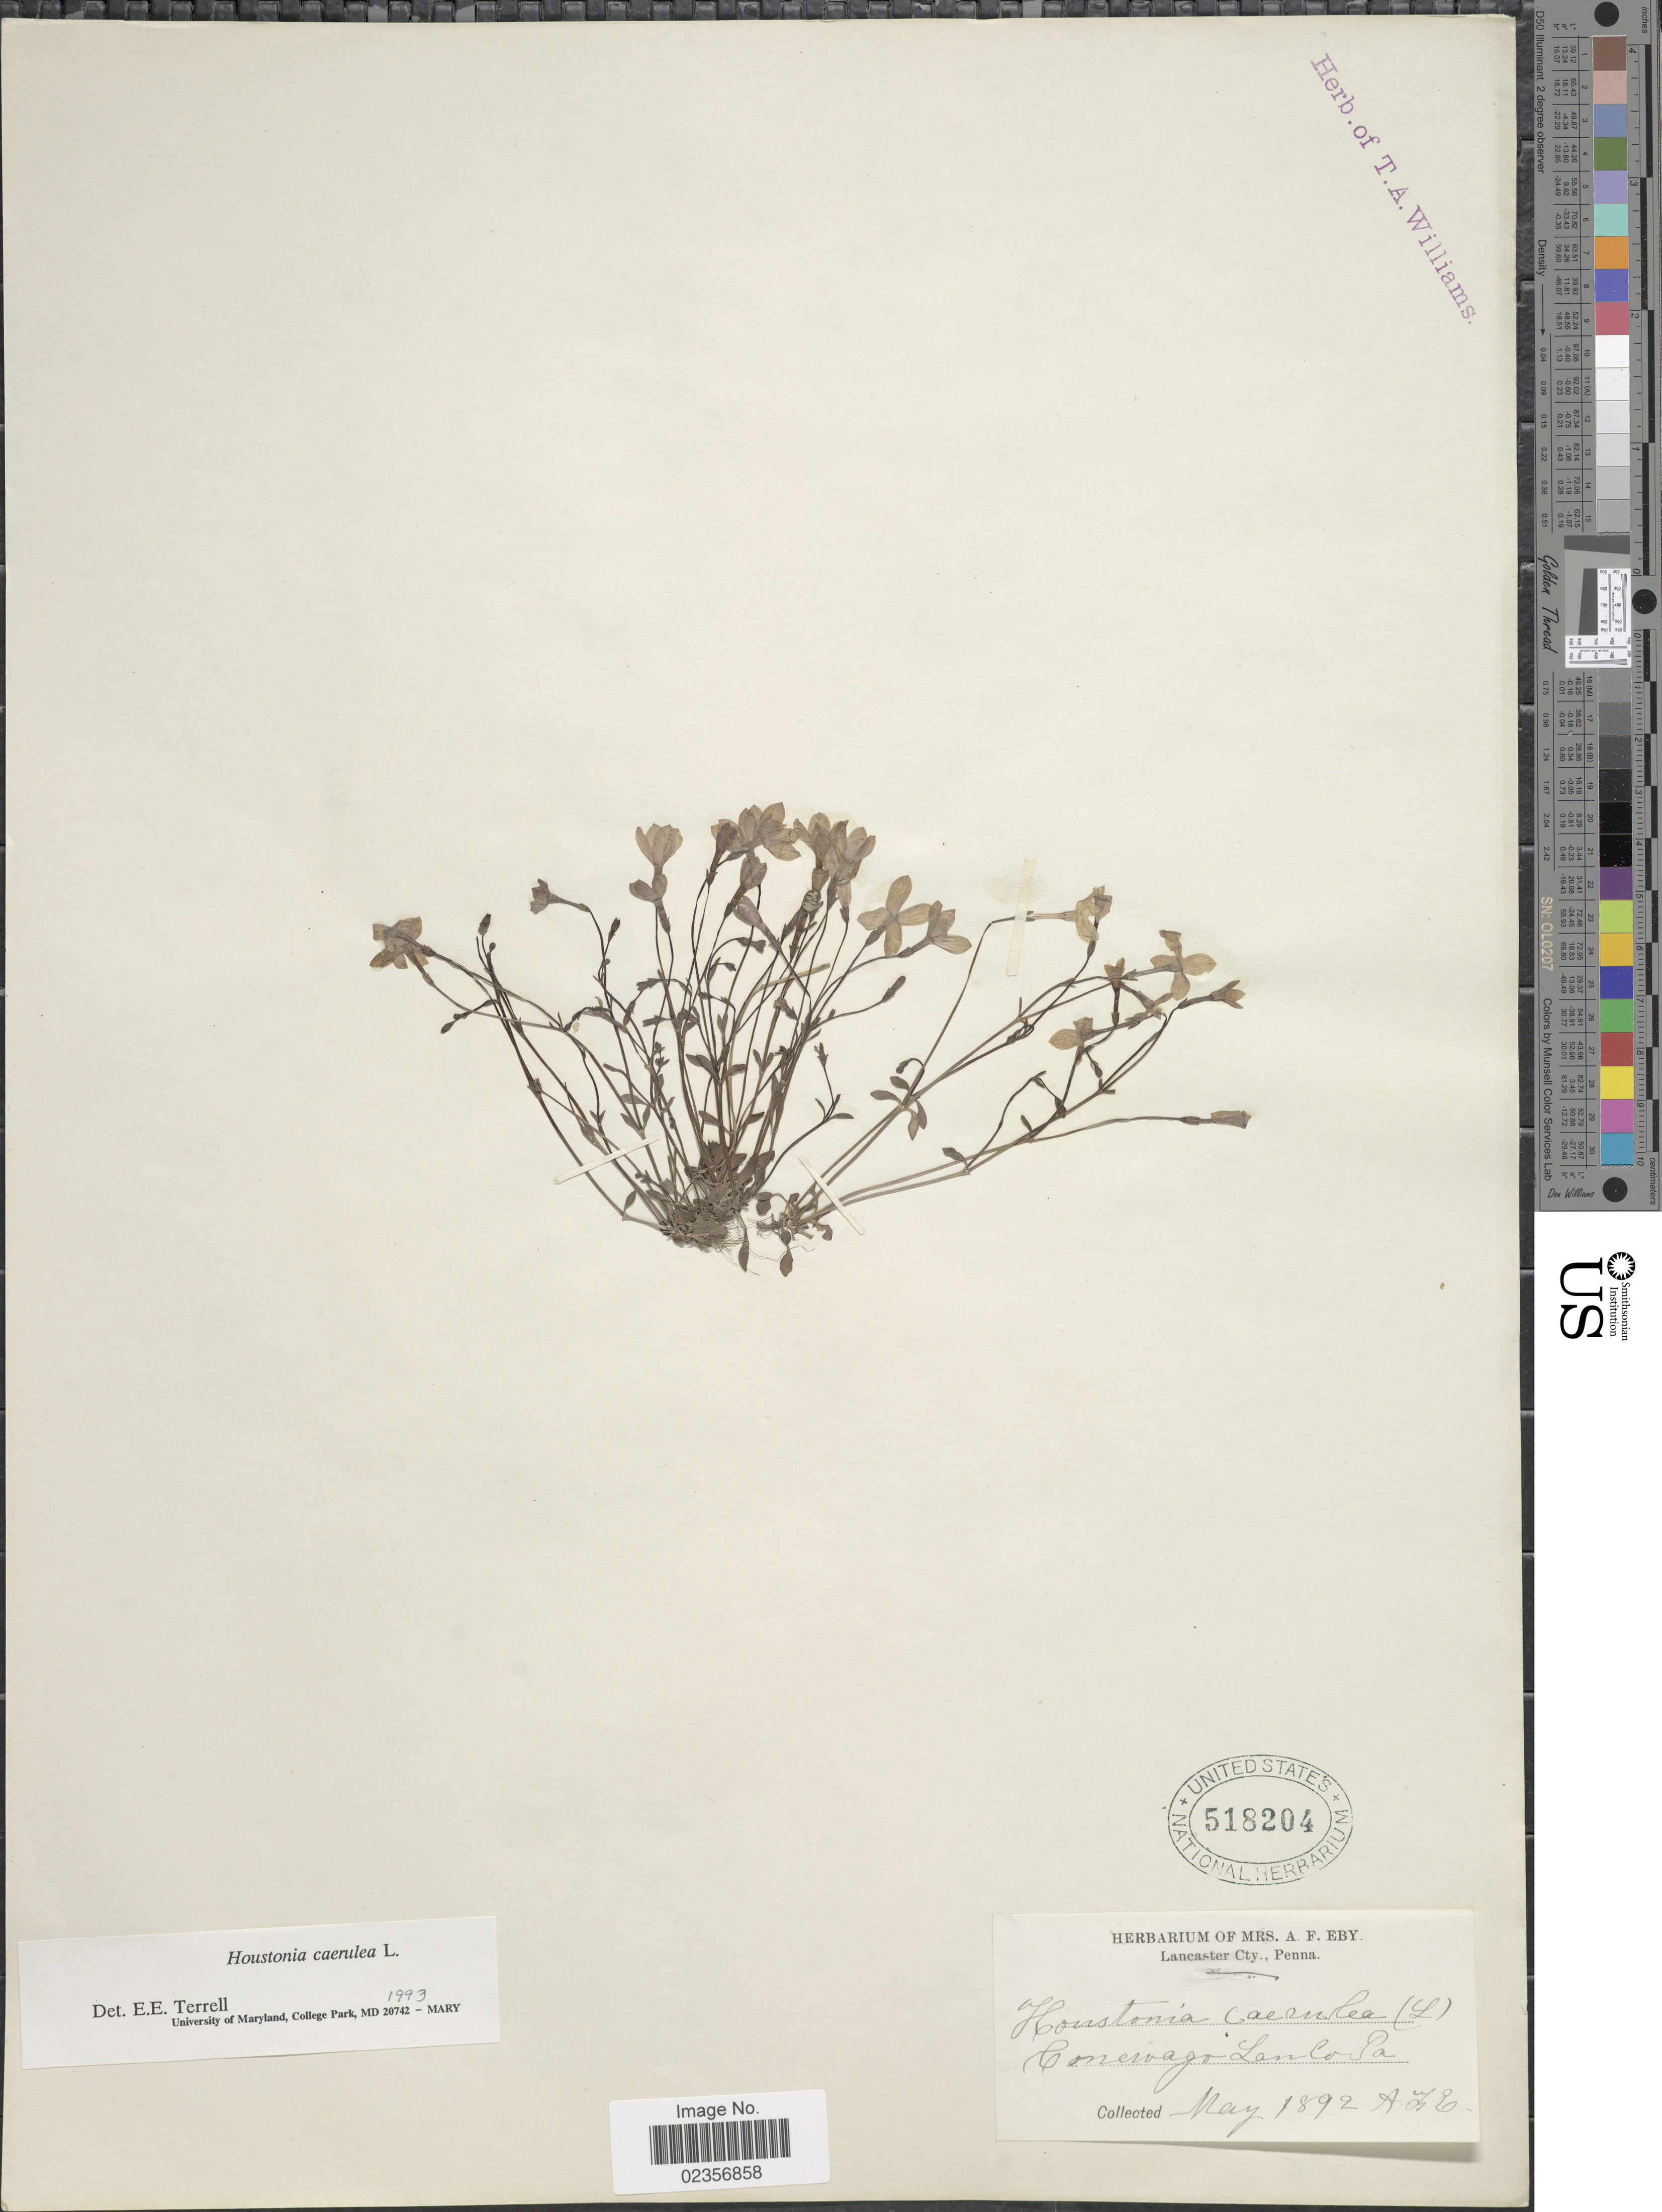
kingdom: Plantae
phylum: Tracheophyta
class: Magnoliopsida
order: Gentianales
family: Rubiaceae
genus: Houstonia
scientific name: Houstonia caerulea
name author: L.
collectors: Mrs. A. F. Eby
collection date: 1892-05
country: United States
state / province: Pennsylvania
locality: Conewago Lan Co.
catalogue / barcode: US 518204